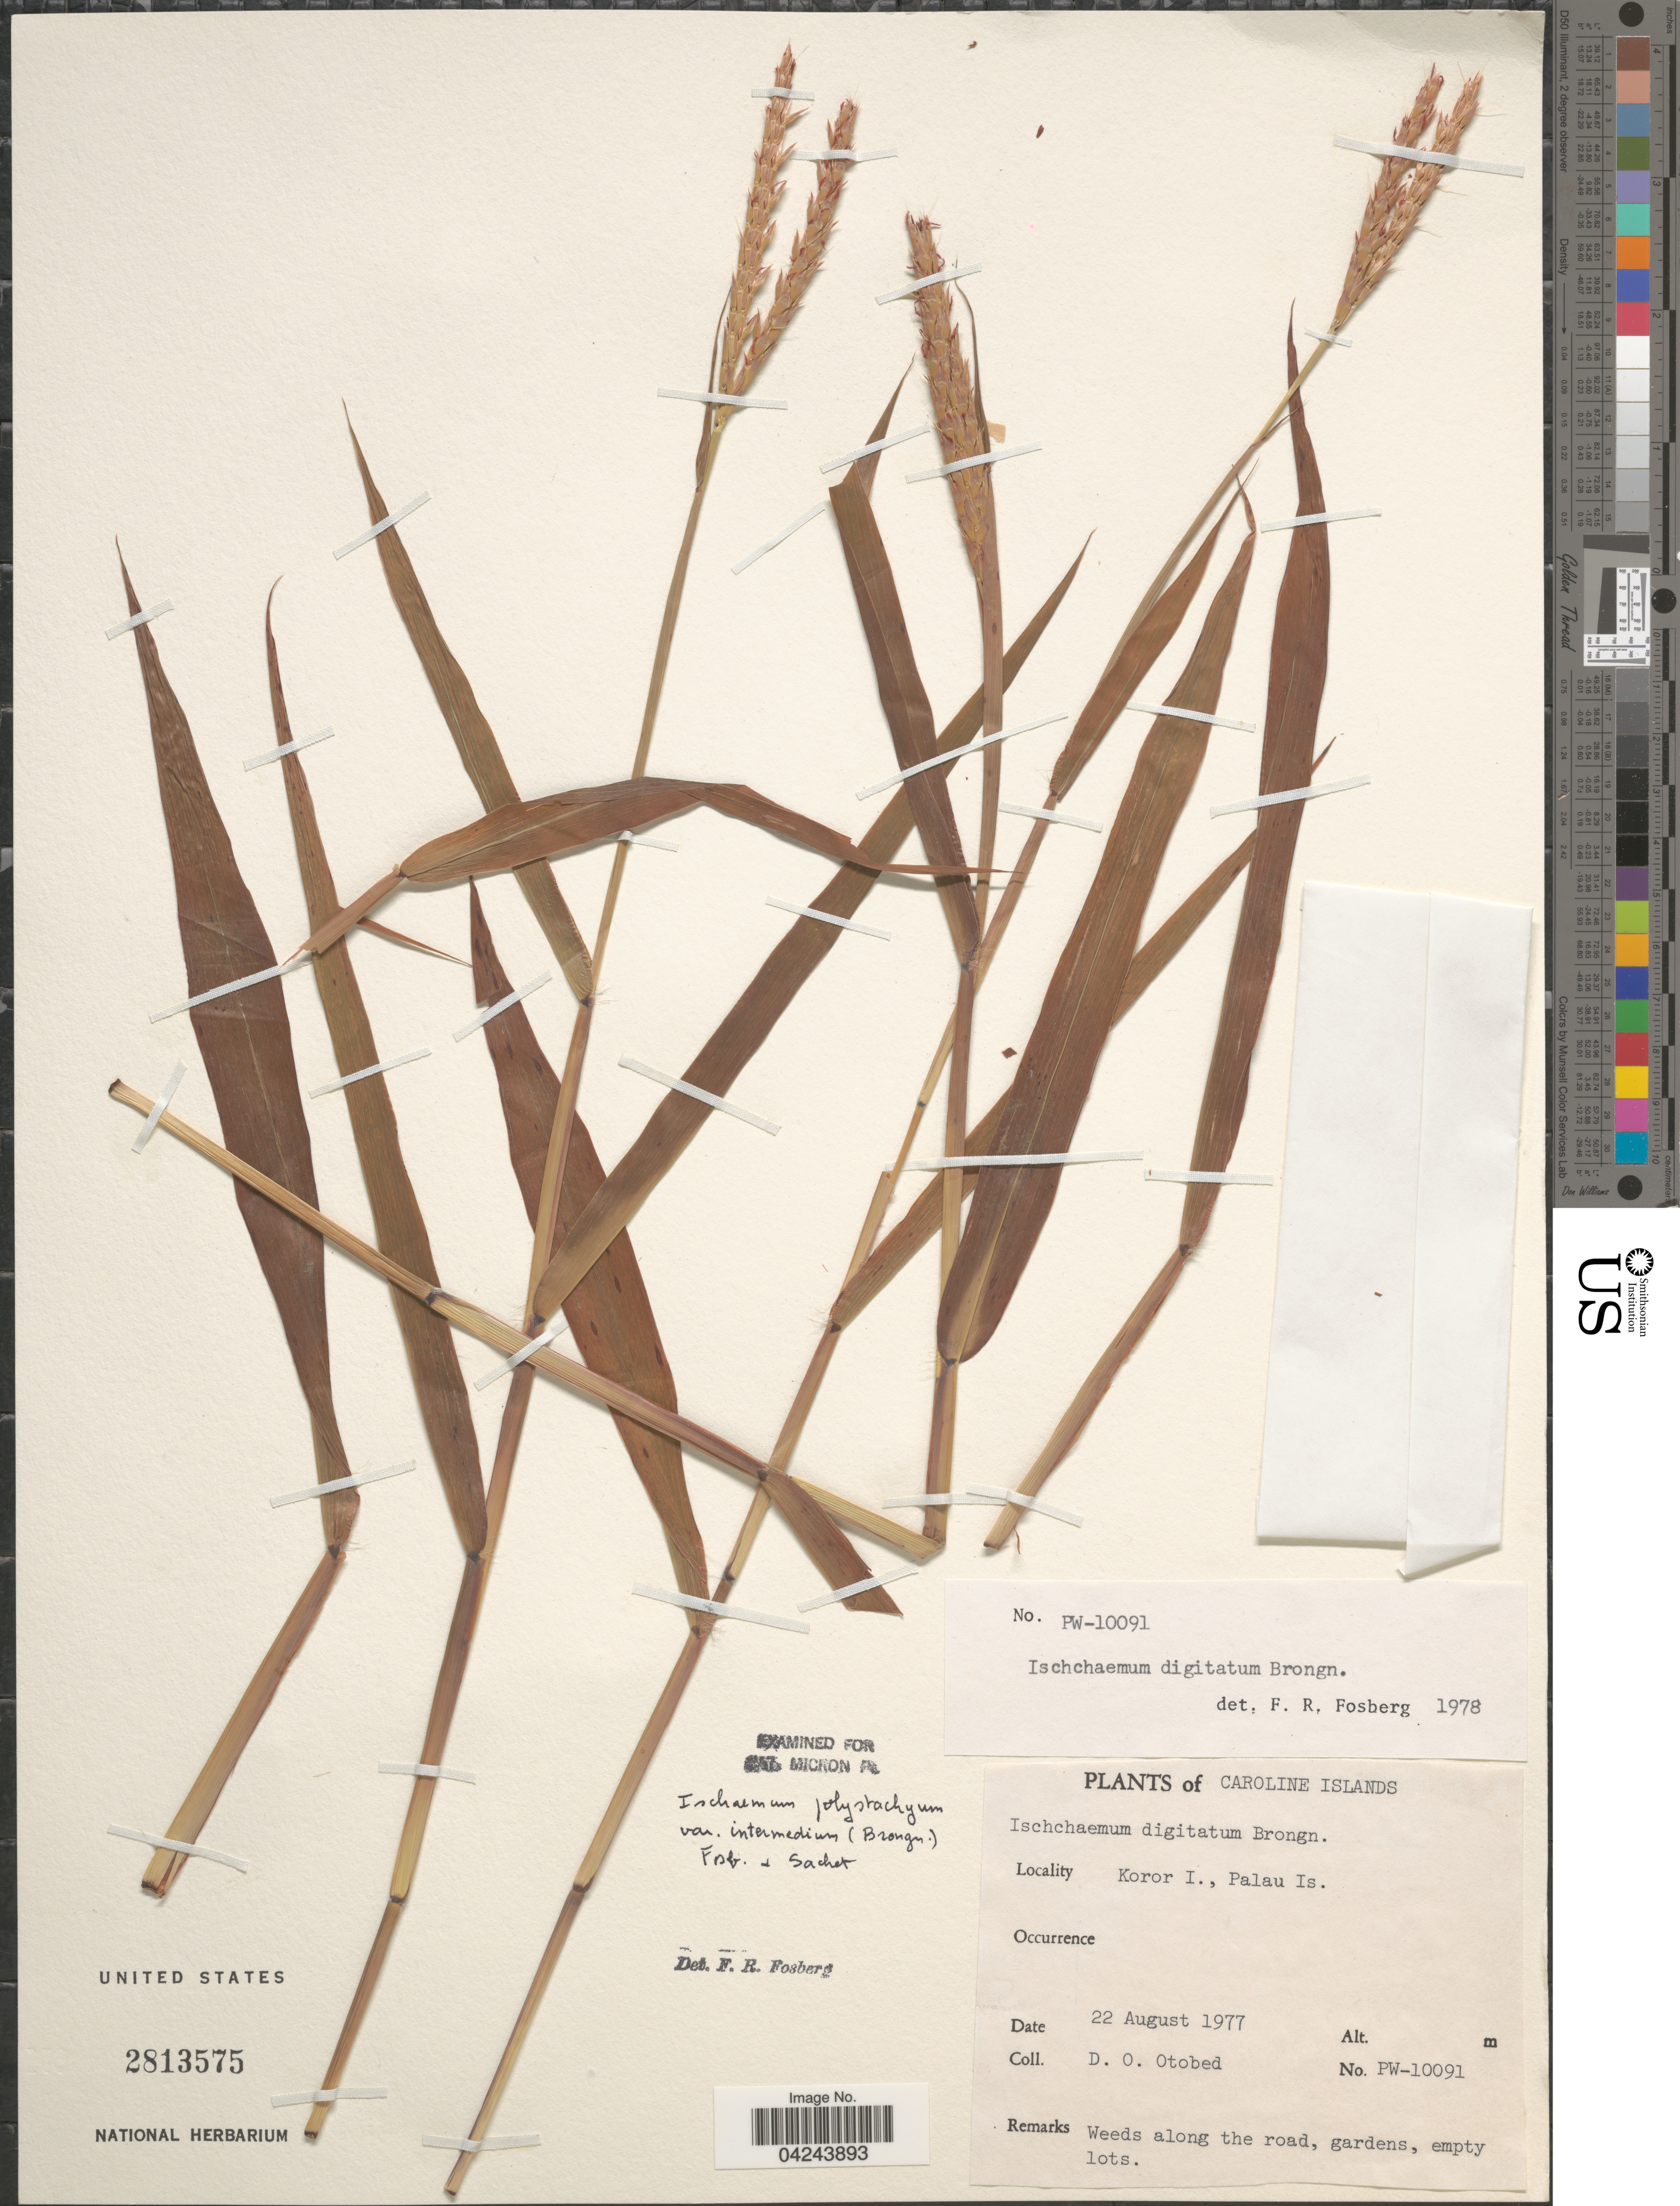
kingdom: Plantae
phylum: Tracheophyta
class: Liliopsida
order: Poales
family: Poaceae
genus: Ischaemum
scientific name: Ischaemum polystachyum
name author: J. Presl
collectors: D. O. Otobed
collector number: PW-10091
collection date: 1977-08-22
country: Palau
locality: Caroline Islands. Koror I., Palau Is.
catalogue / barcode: US 2813575